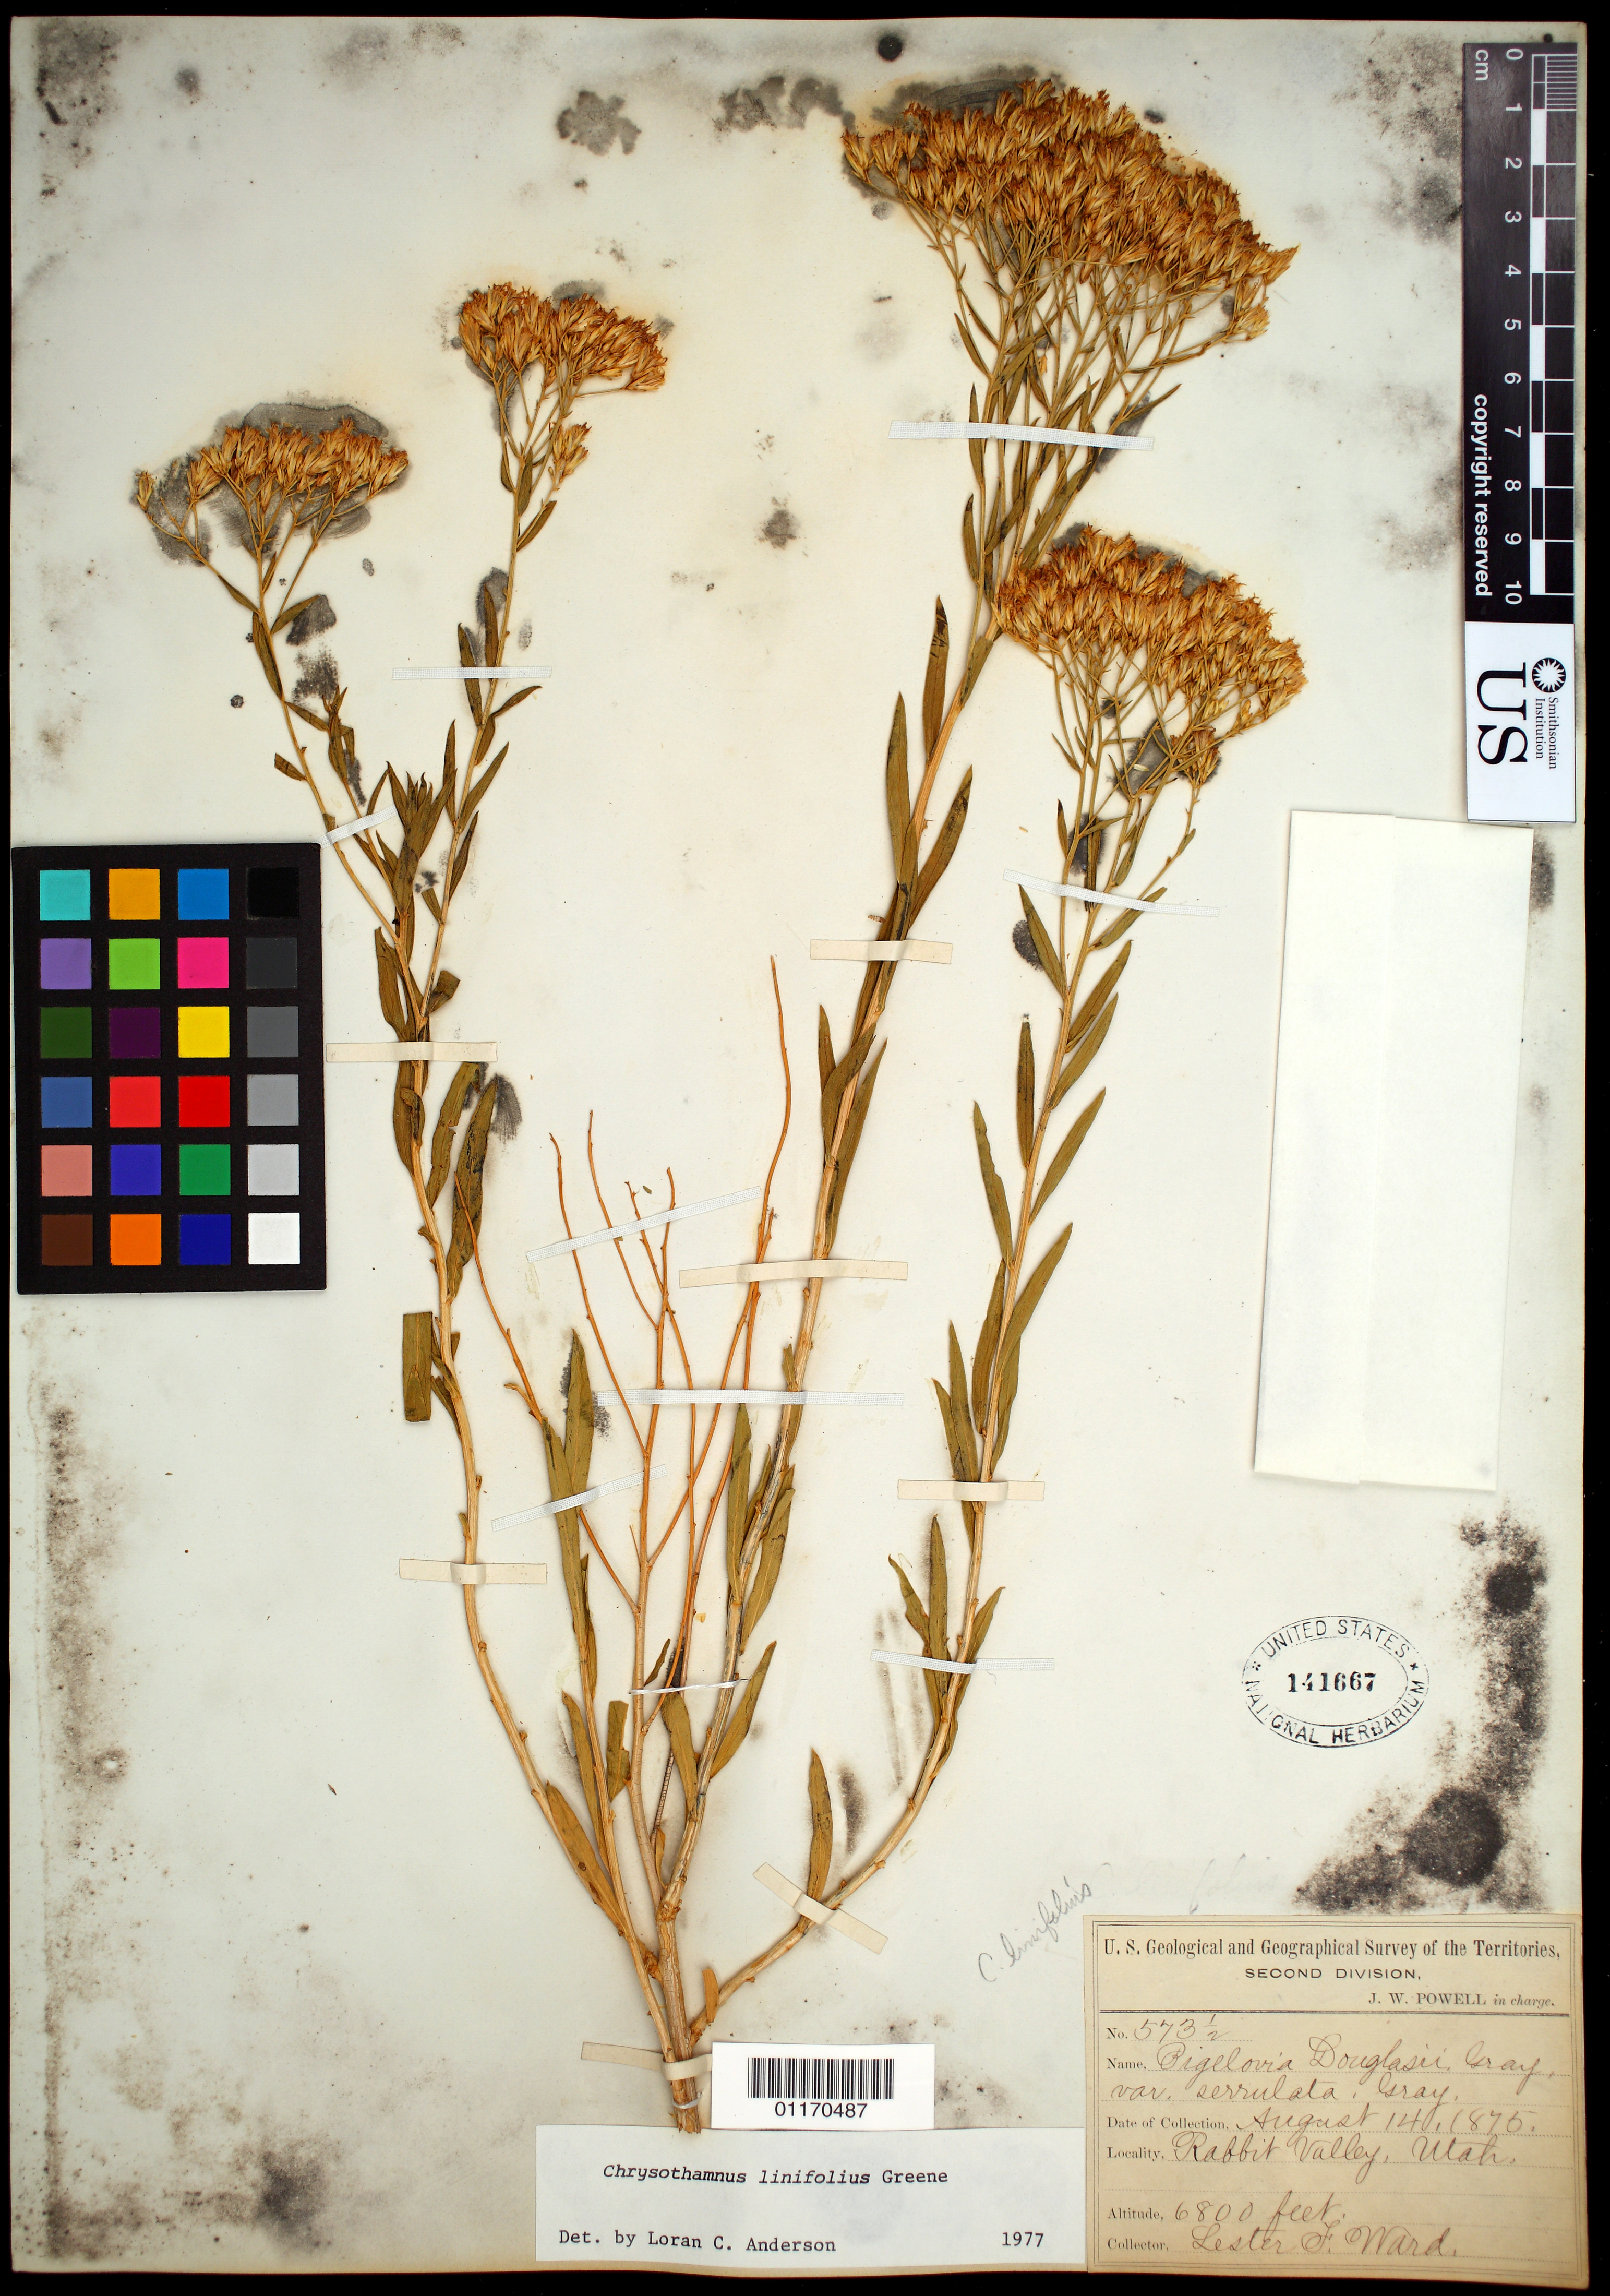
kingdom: Plantae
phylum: Tracheophyta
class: Magnoliopsida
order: Asterales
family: Asteraceae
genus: Lorandersonia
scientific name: Lorandersonia linifolia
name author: (S.W. Greene) et al.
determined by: Urbatsch, Lowell E., Curator (LSU), Louisiana State University (UNITED STATES)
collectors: L. F. Ward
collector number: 573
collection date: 1875-08-14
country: United States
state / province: Utah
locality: Rabbit Valley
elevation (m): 2073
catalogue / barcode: US 141667